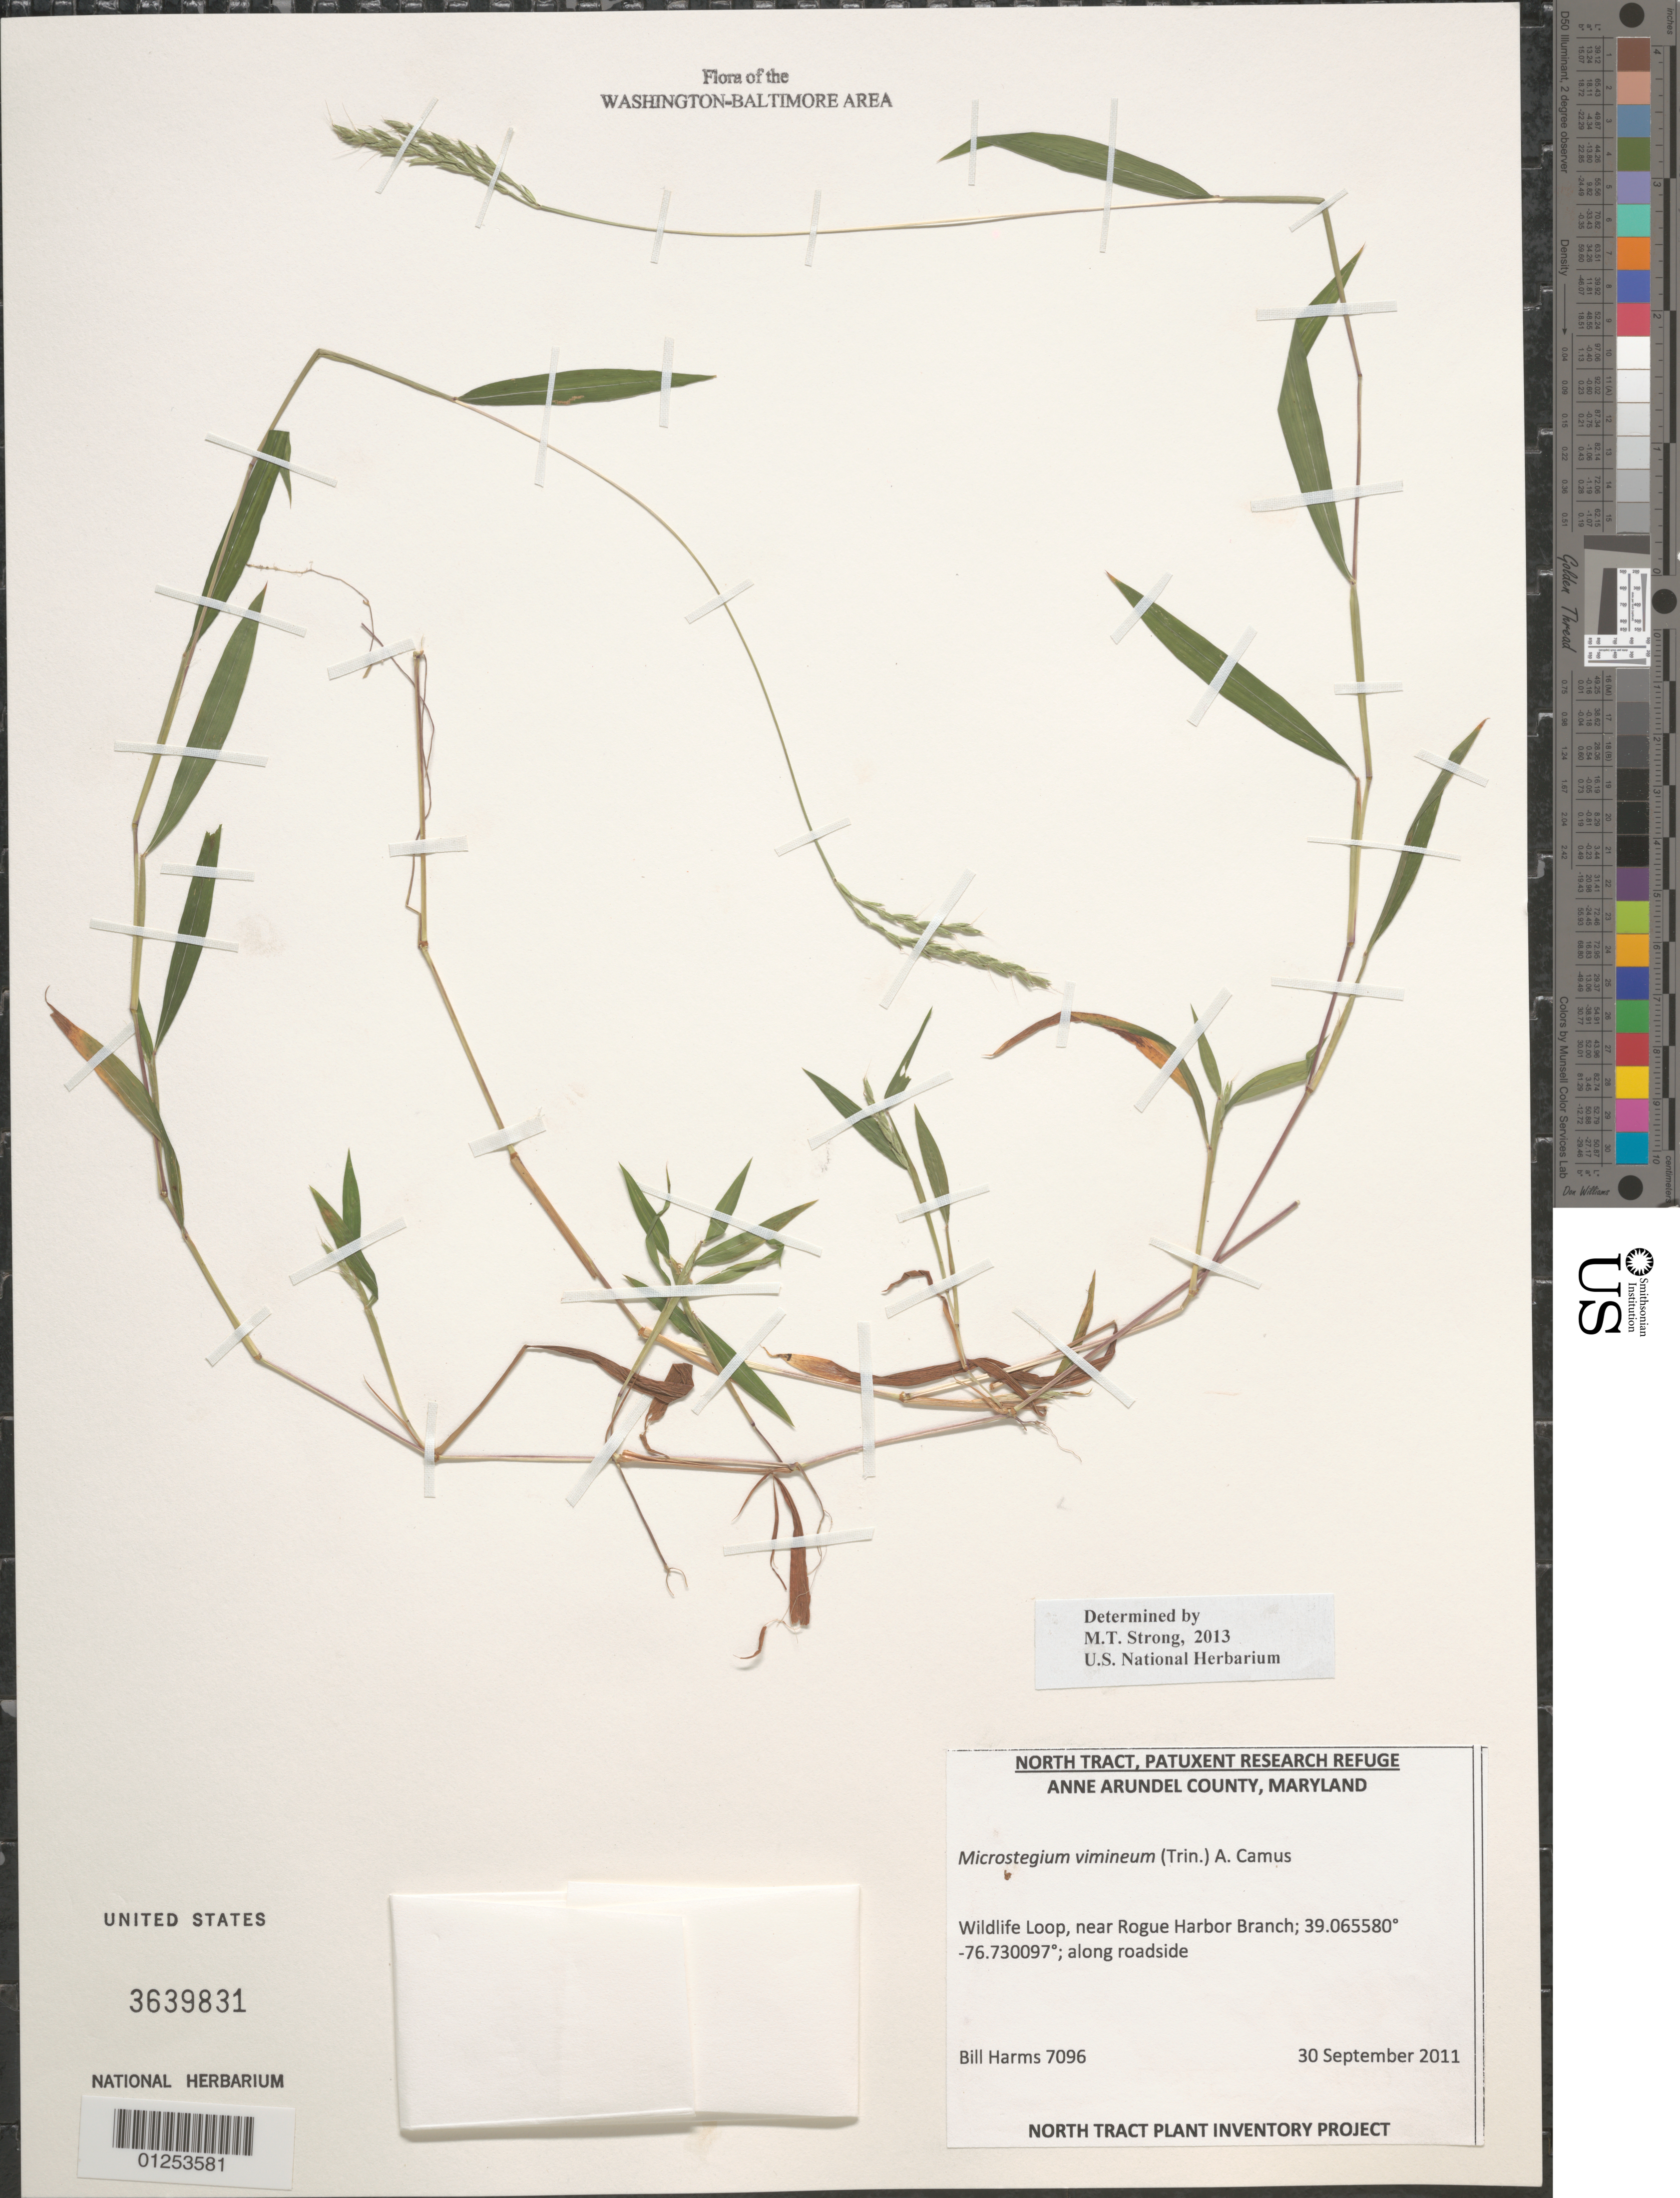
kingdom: Plantae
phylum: Tracheophyta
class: Liliopsida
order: Poales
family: Poaceae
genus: Microstegium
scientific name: Microstegium vimineum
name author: (Trin.) A. Camus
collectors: B. Harms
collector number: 7096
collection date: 2011-09-30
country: United States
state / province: Maryland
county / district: Anne Arundel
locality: Wildlife Loop near Rogue Harbor Branch.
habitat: Along roadside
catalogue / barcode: US 3639831